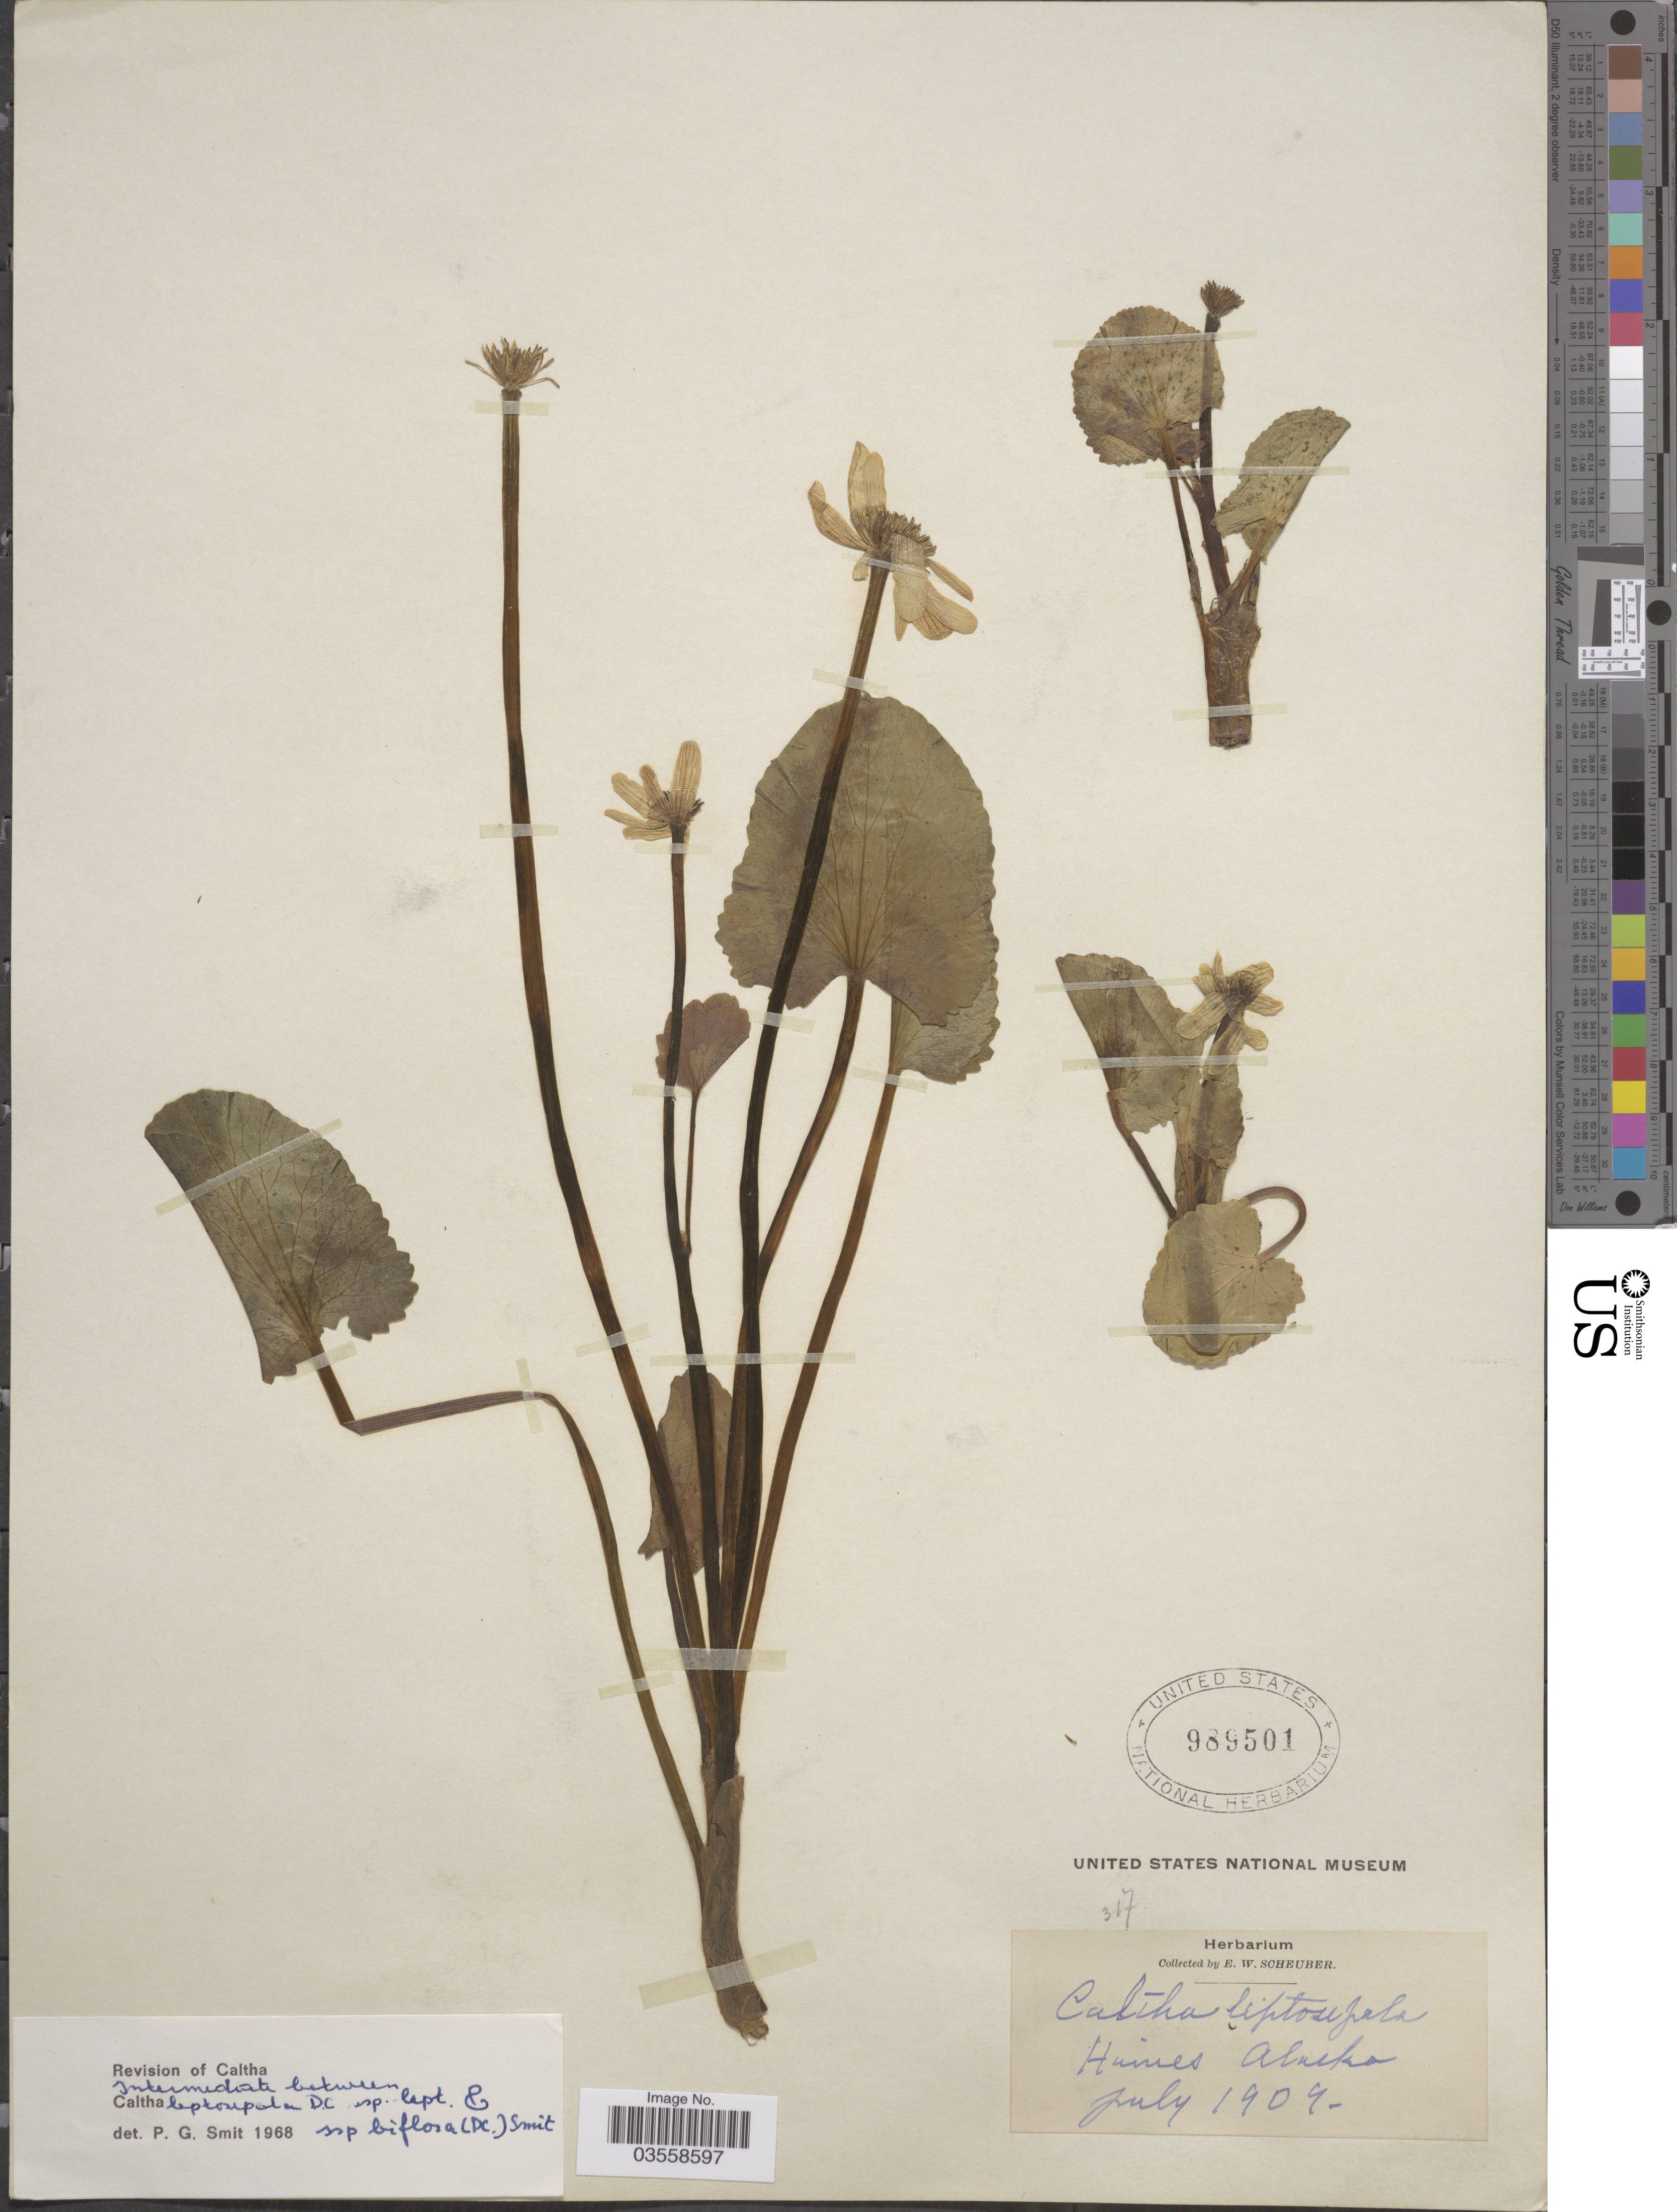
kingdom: Plantae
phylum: Tracheophyta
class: Magnoliopsida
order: Ranunculales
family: Ranunculaceae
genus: Caltha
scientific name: Caltha leptosepala subsp. biflora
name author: DC.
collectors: E. Scheuber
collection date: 1909-07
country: United States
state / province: Alaska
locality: Haines.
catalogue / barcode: US 989501